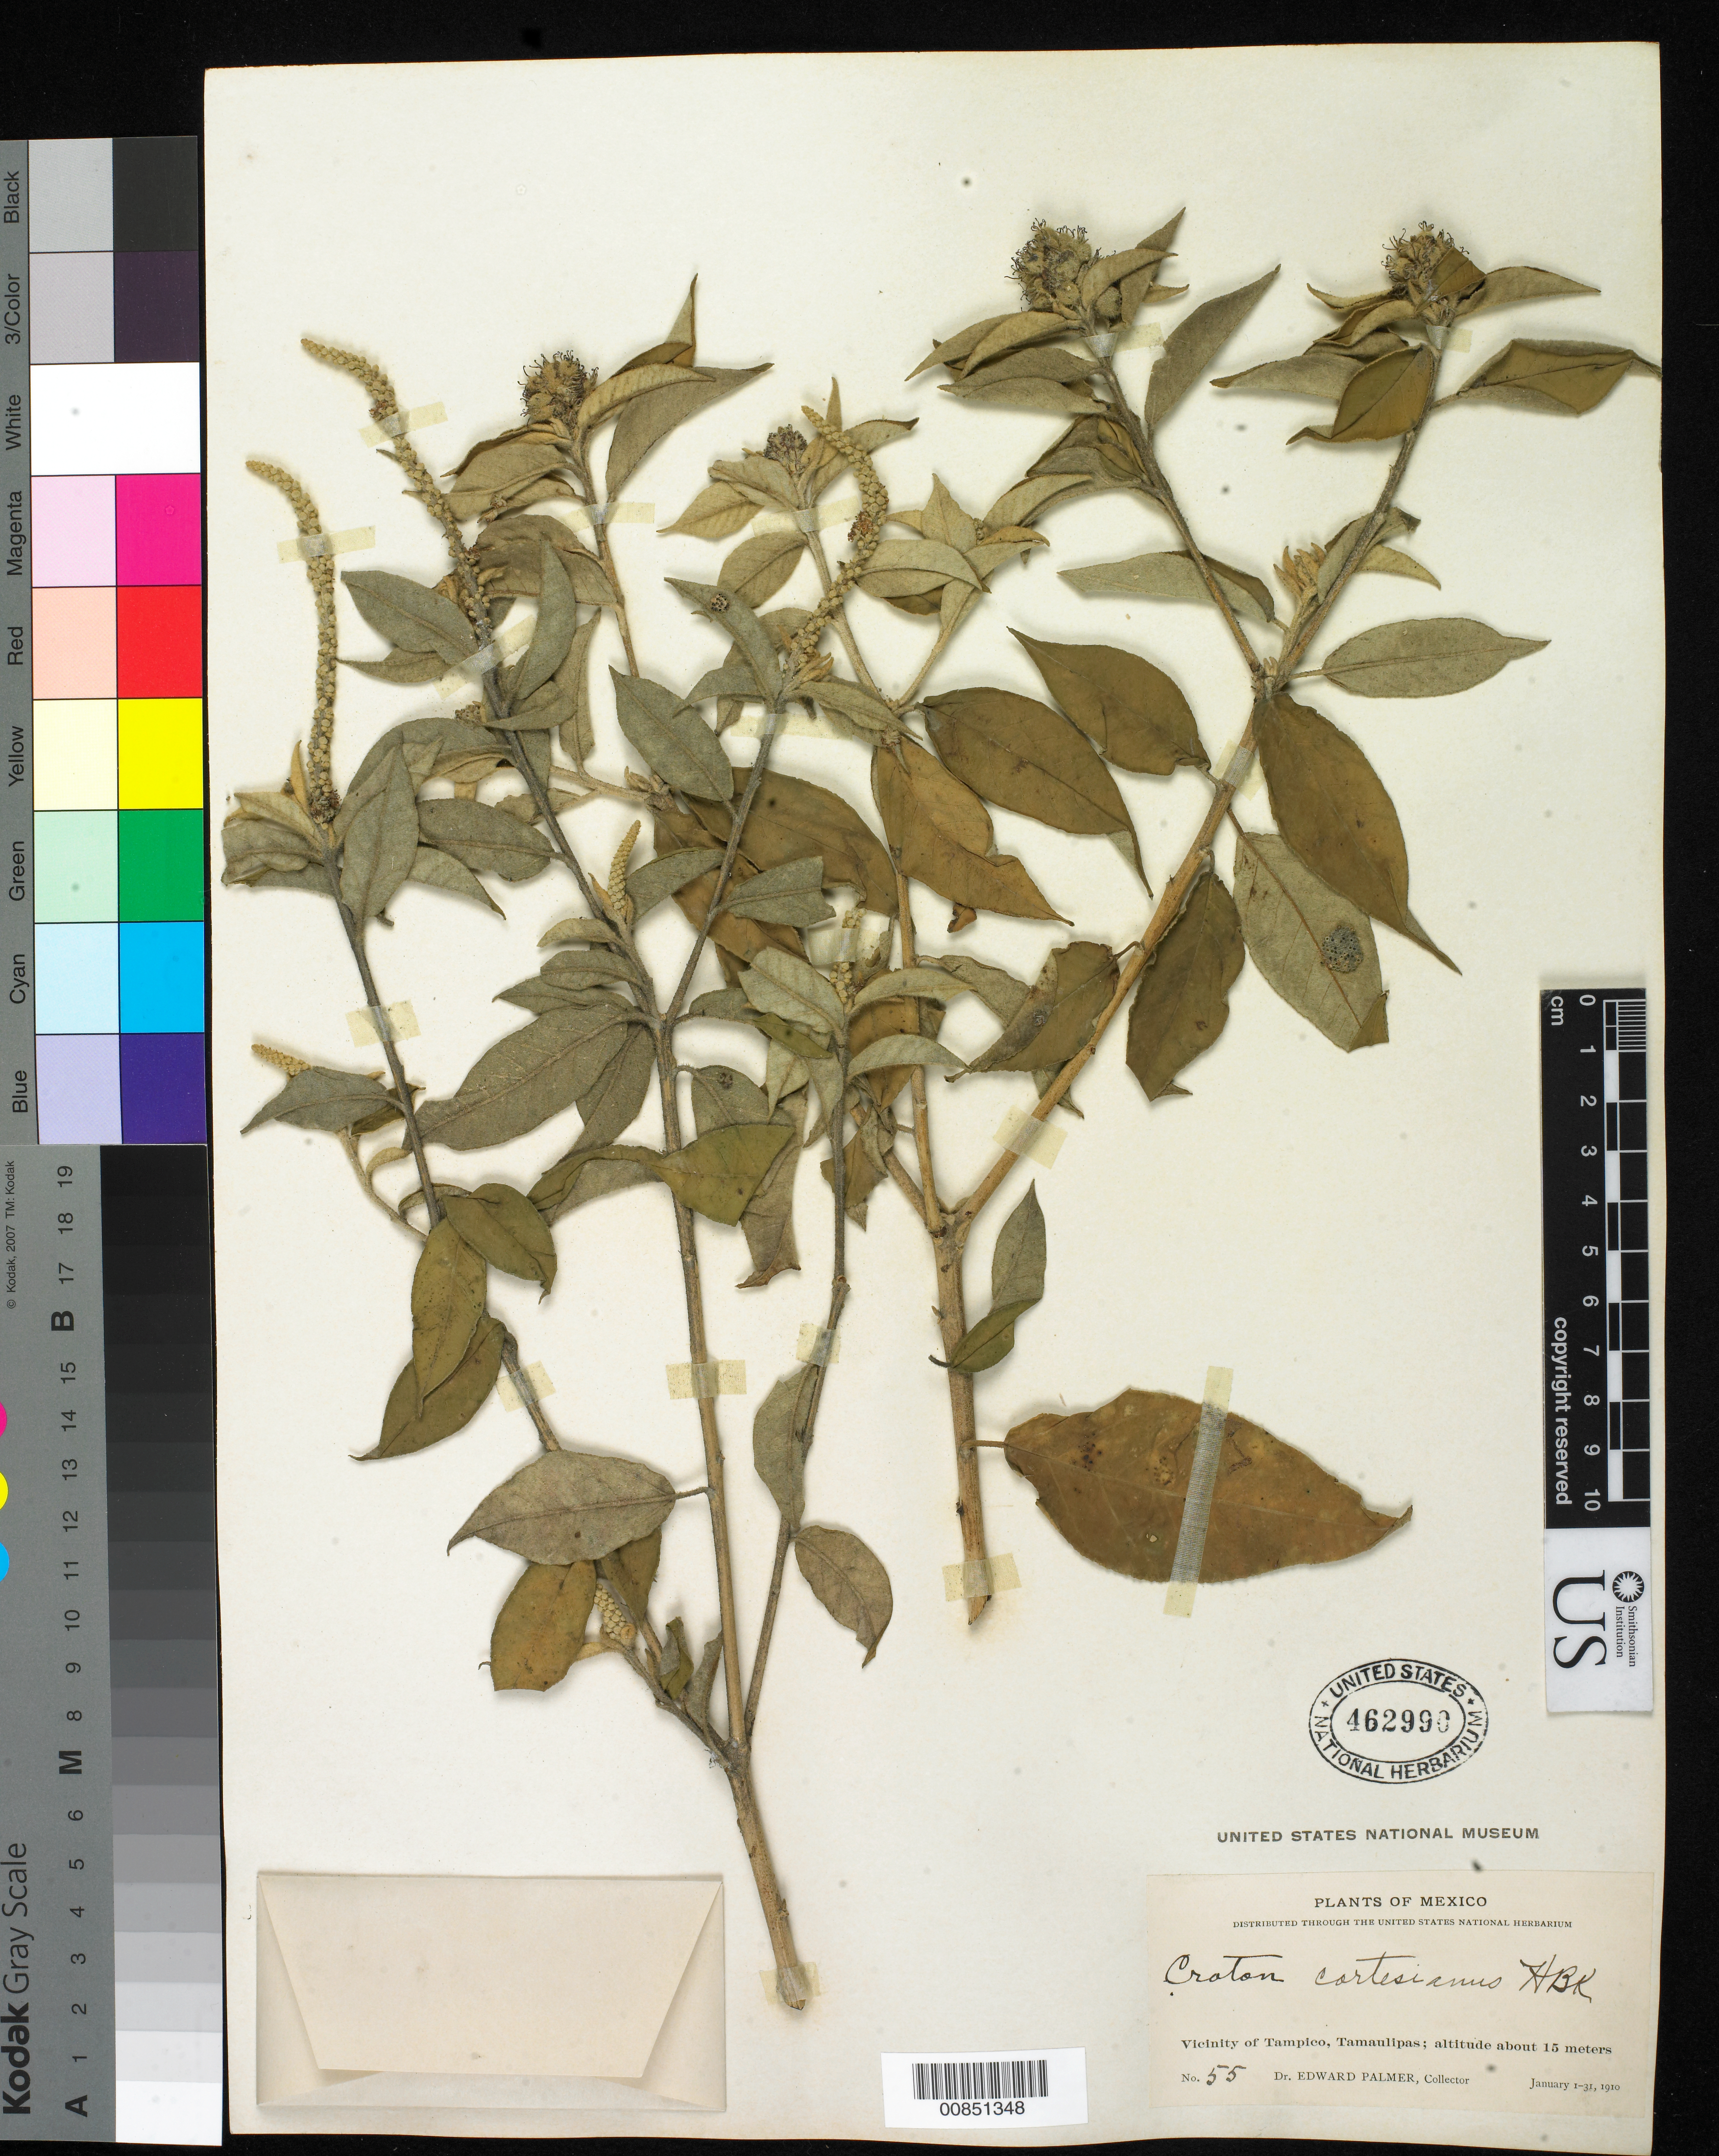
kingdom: Plantae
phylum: Tracheophyta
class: Magnoliopsida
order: Malpighiales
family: Euphorbiaceae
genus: Croton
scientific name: Croton cortesianus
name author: Kunth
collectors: E. Palmer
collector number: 55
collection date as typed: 01 Jan 1910 to 31 Jan 1910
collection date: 1910-01-01/1910-01-31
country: Mexico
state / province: Tamaulipas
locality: Vicinity of Tampico, Tamaulipas.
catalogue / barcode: US 462990